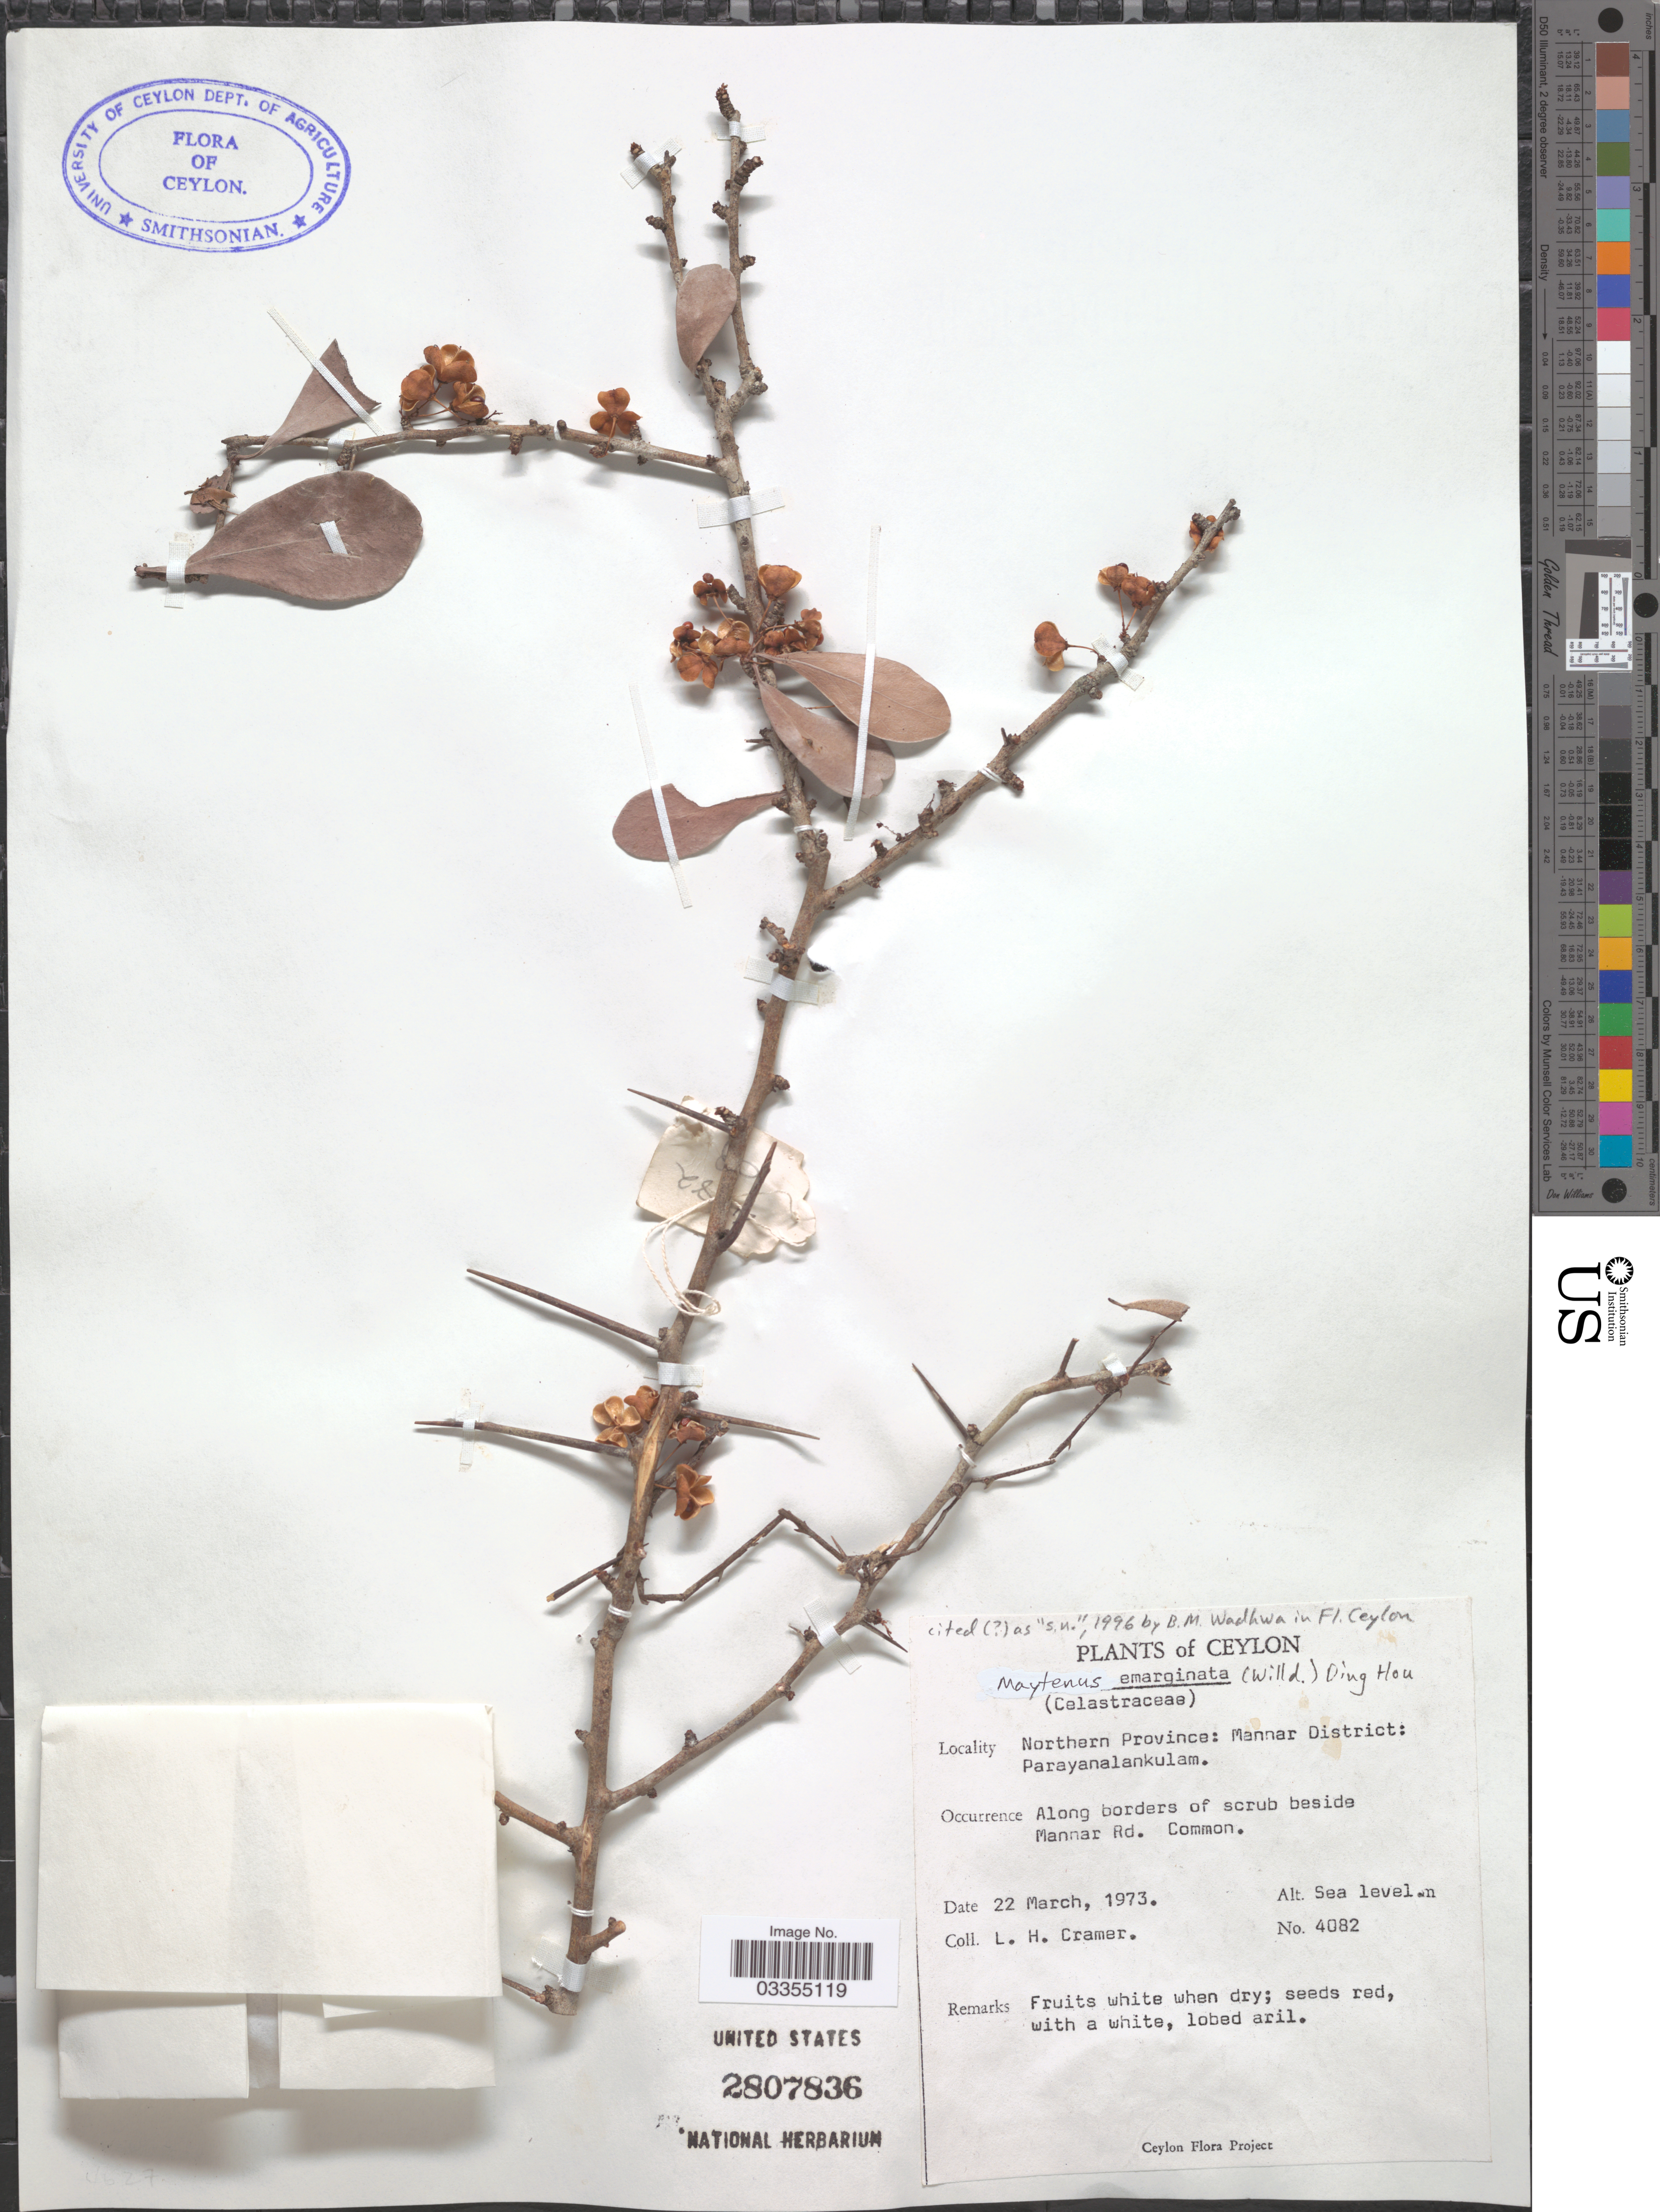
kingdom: Plantae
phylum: Tracheophyta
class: Magnoliopsida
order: Celastrales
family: Celastraceae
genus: Gymnosporia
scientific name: Gymnosporia emarginata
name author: (Willd.) Thwaites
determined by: Strong, Mark T., (BOT), Smithsonian Institution - National Museum of Natural History (UNITED STATES)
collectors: L. H. Cramer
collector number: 4082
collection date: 1973-03-22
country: Sri Lanka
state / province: Northern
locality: Ceylon. Mannar District: Parayanalankulam. Along borders of scrub beside Mannar Rd.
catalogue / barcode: US 2807836